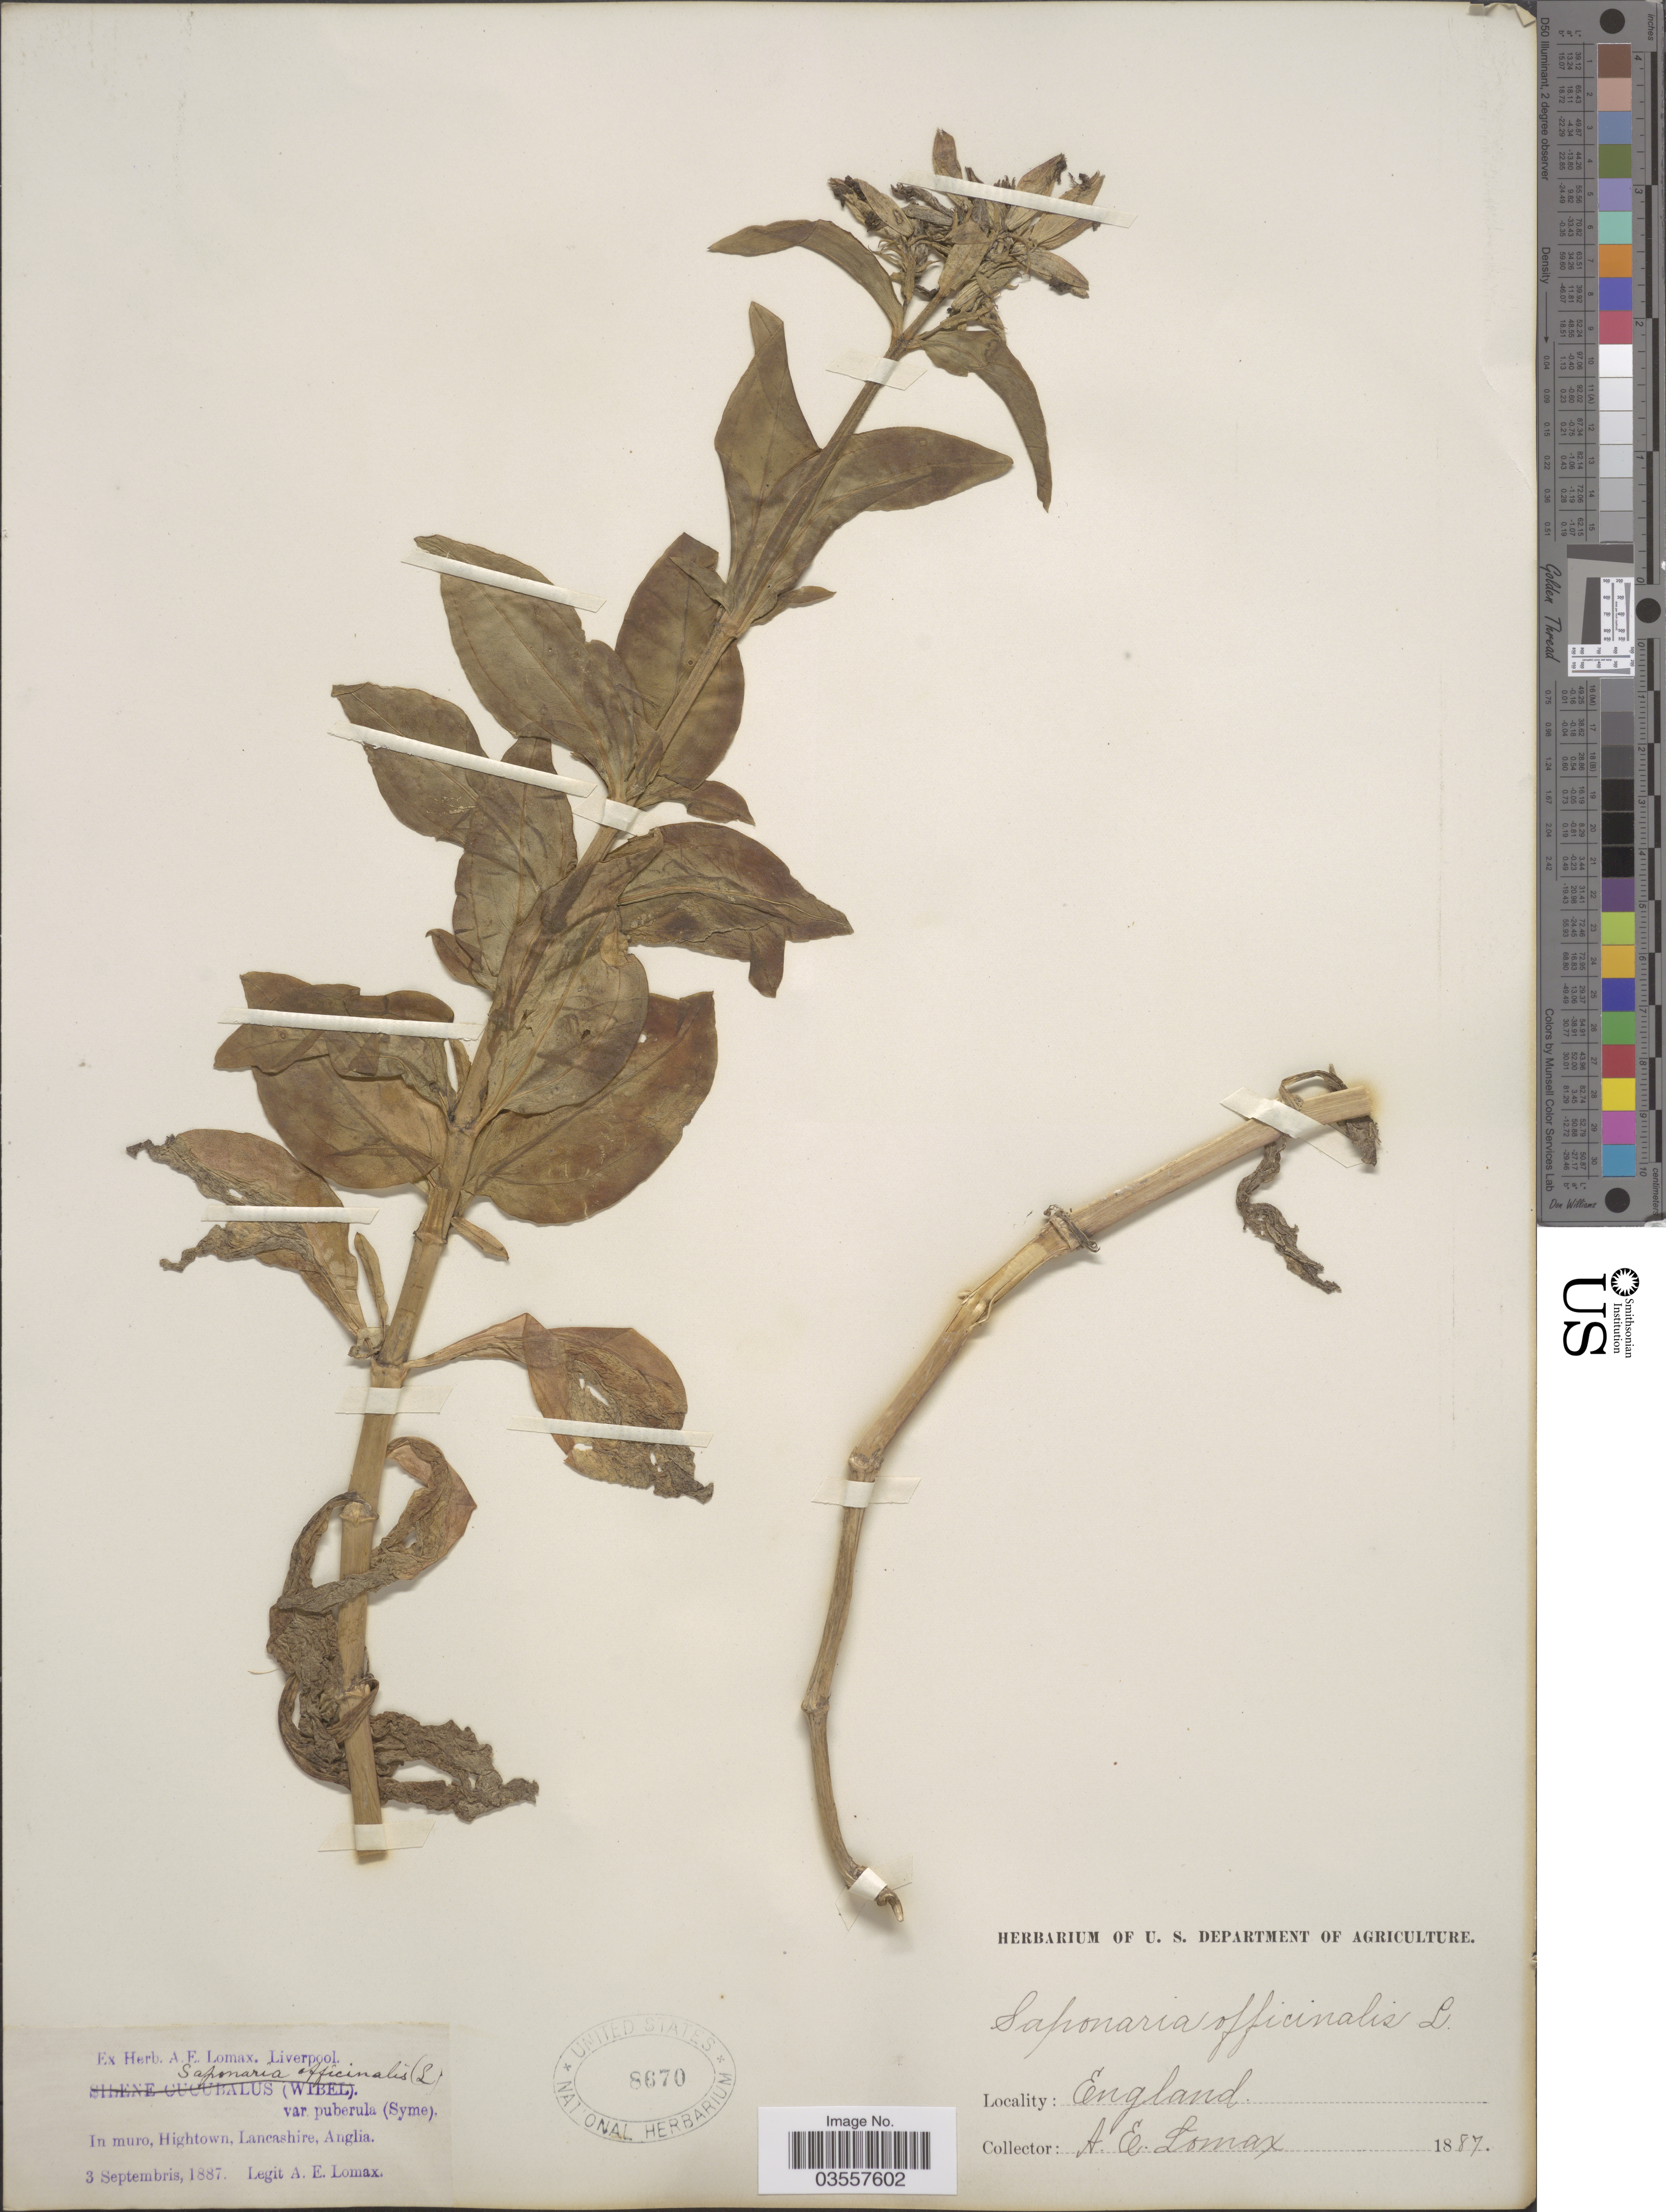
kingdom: Plantae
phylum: Tracheophyta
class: Magnoliopsida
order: Caryophyllales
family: Caryophyllaceae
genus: Saponaria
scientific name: Saponaria officinalis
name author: L.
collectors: A. Lomax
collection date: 1887-09-03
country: United Kingdom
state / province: England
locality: In muro, Hightown, Lancashire, Anglia.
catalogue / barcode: US 8670